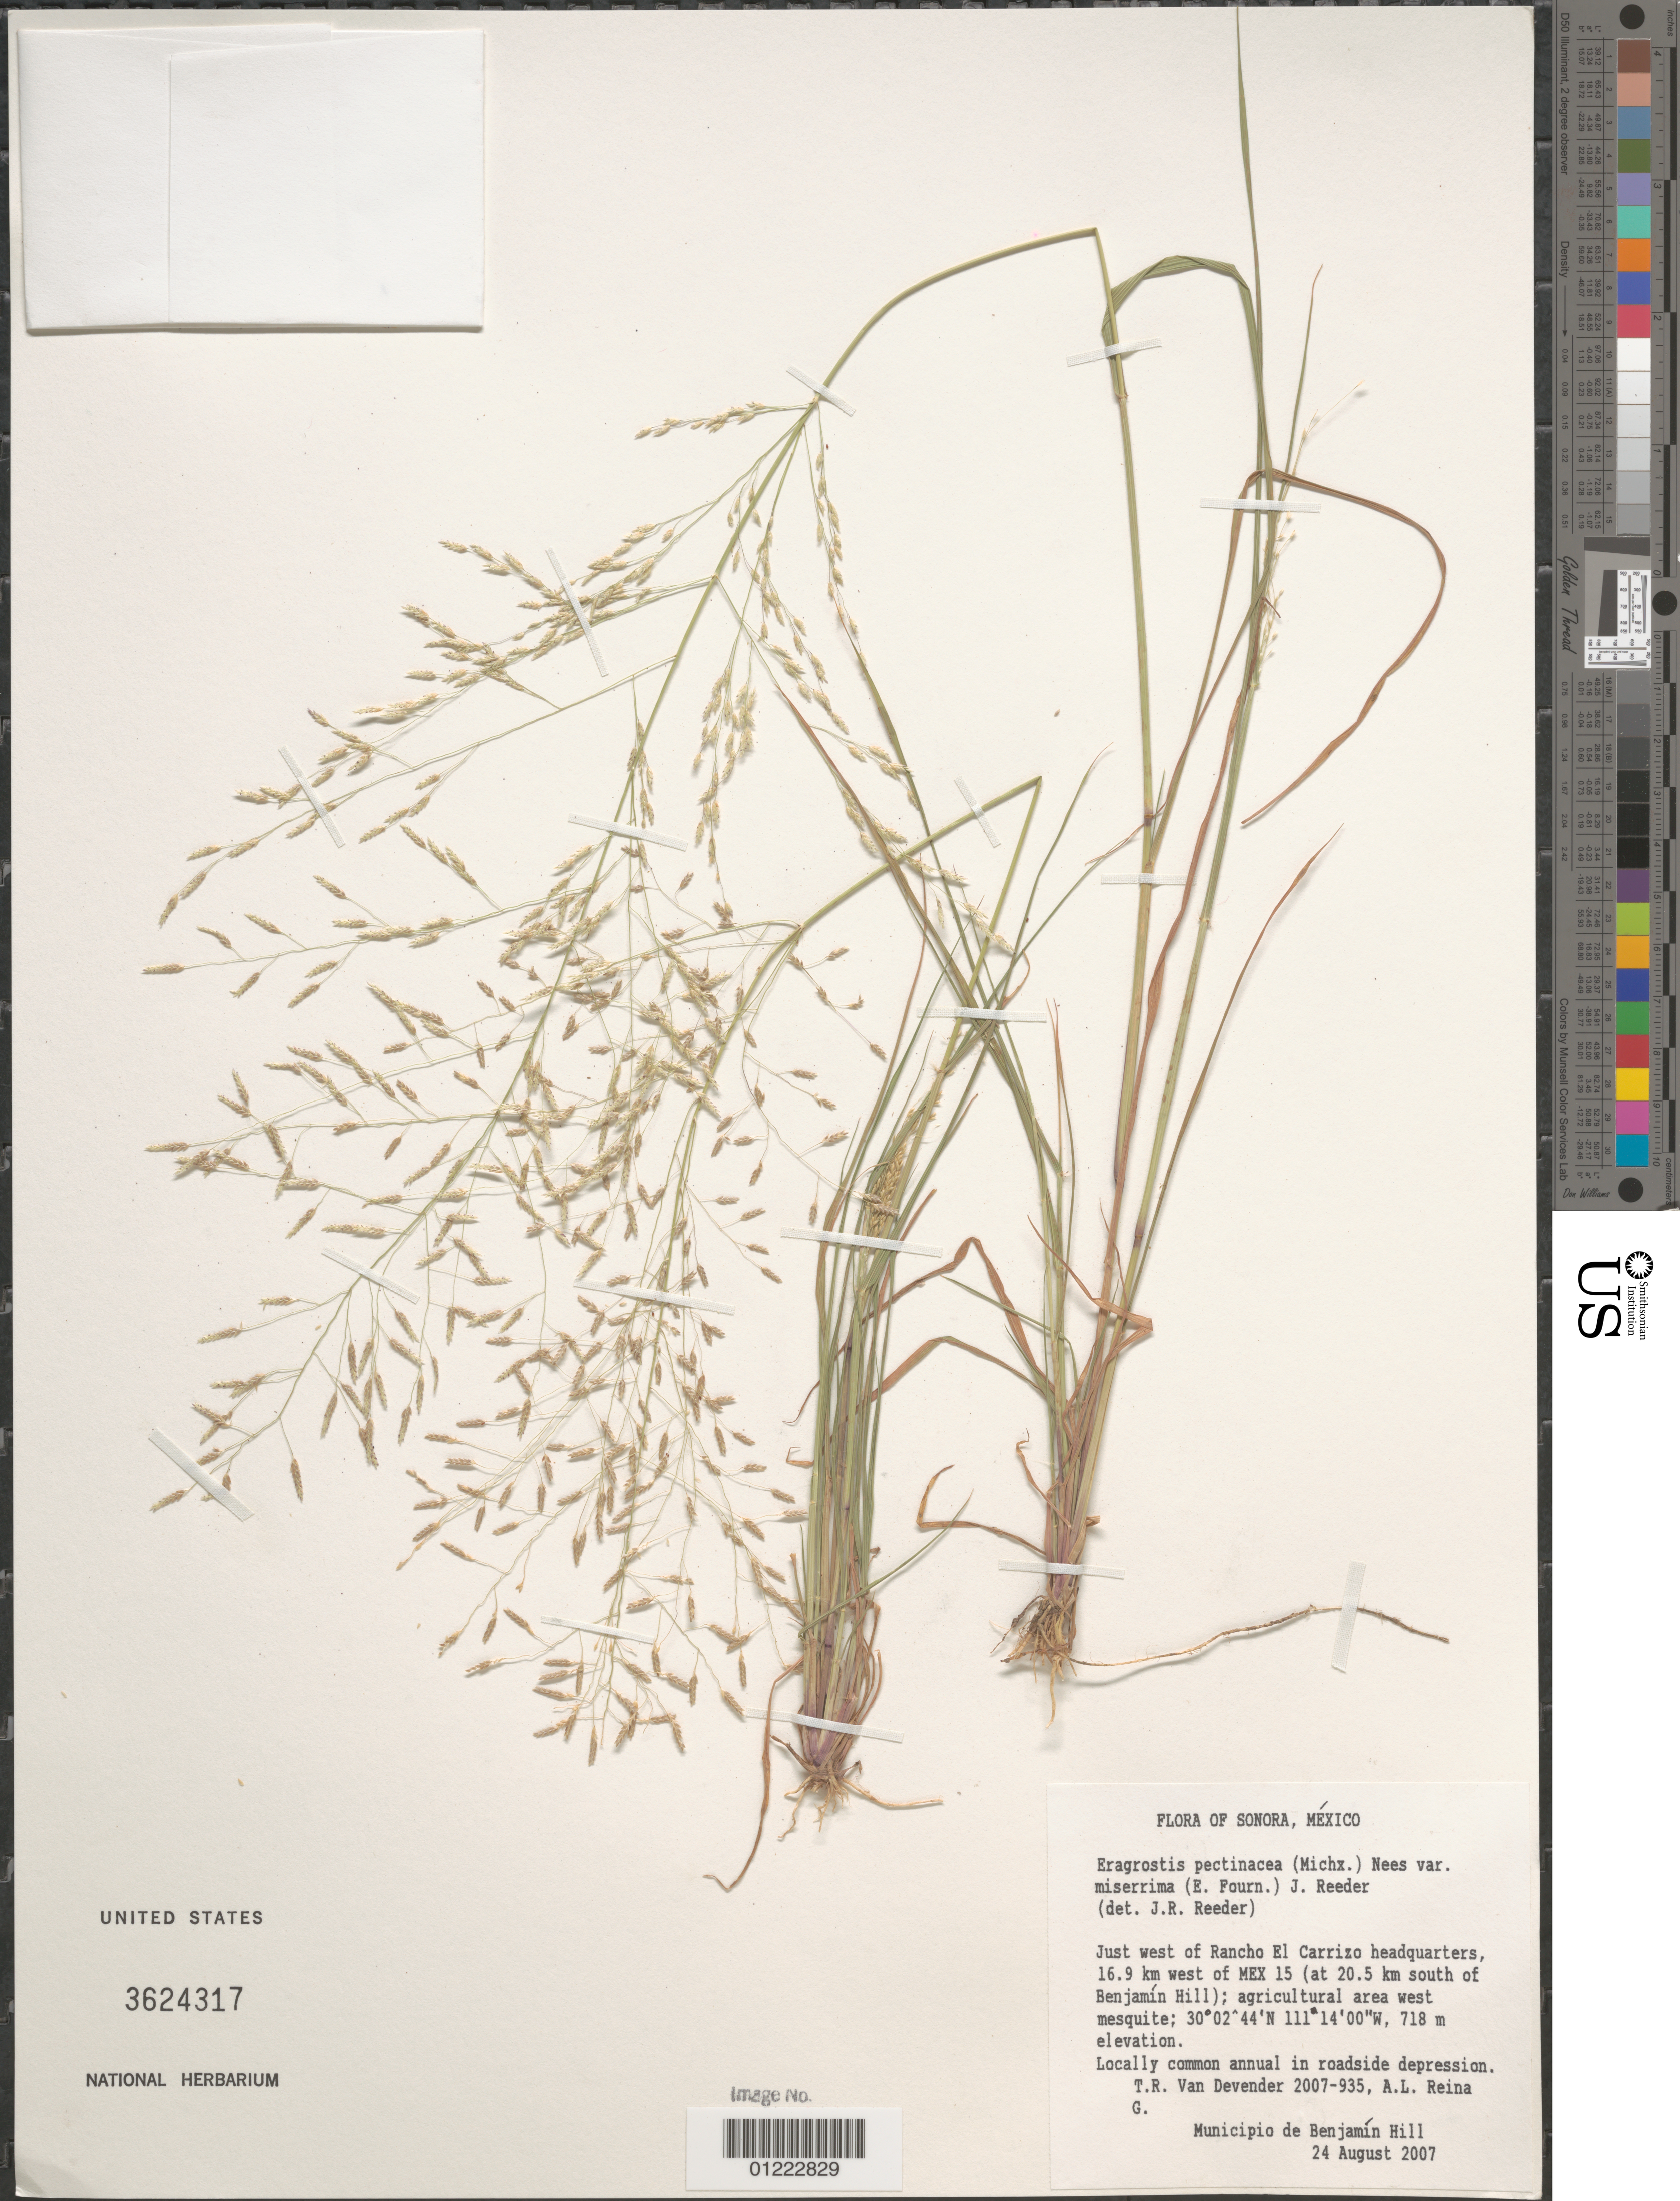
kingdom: Plantae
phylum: Tracheophyta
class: Liliopsida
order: Poales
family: Poaceae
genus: Eragrostis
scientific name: Eragrostis pectinacea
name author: (Michx.) Nees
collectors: T. R. Van Devender & A. L. Reina G.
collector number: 2007-935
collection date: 2007-08-24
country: Mexico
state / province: Sonora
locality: Just west of Rancho El Carrizo headquarters, 16.9 km west of MEX 15 (at 20.5 km south of Benjamin Hill); agricultural area west mesquite;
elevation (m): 718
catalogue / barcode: US 3624317